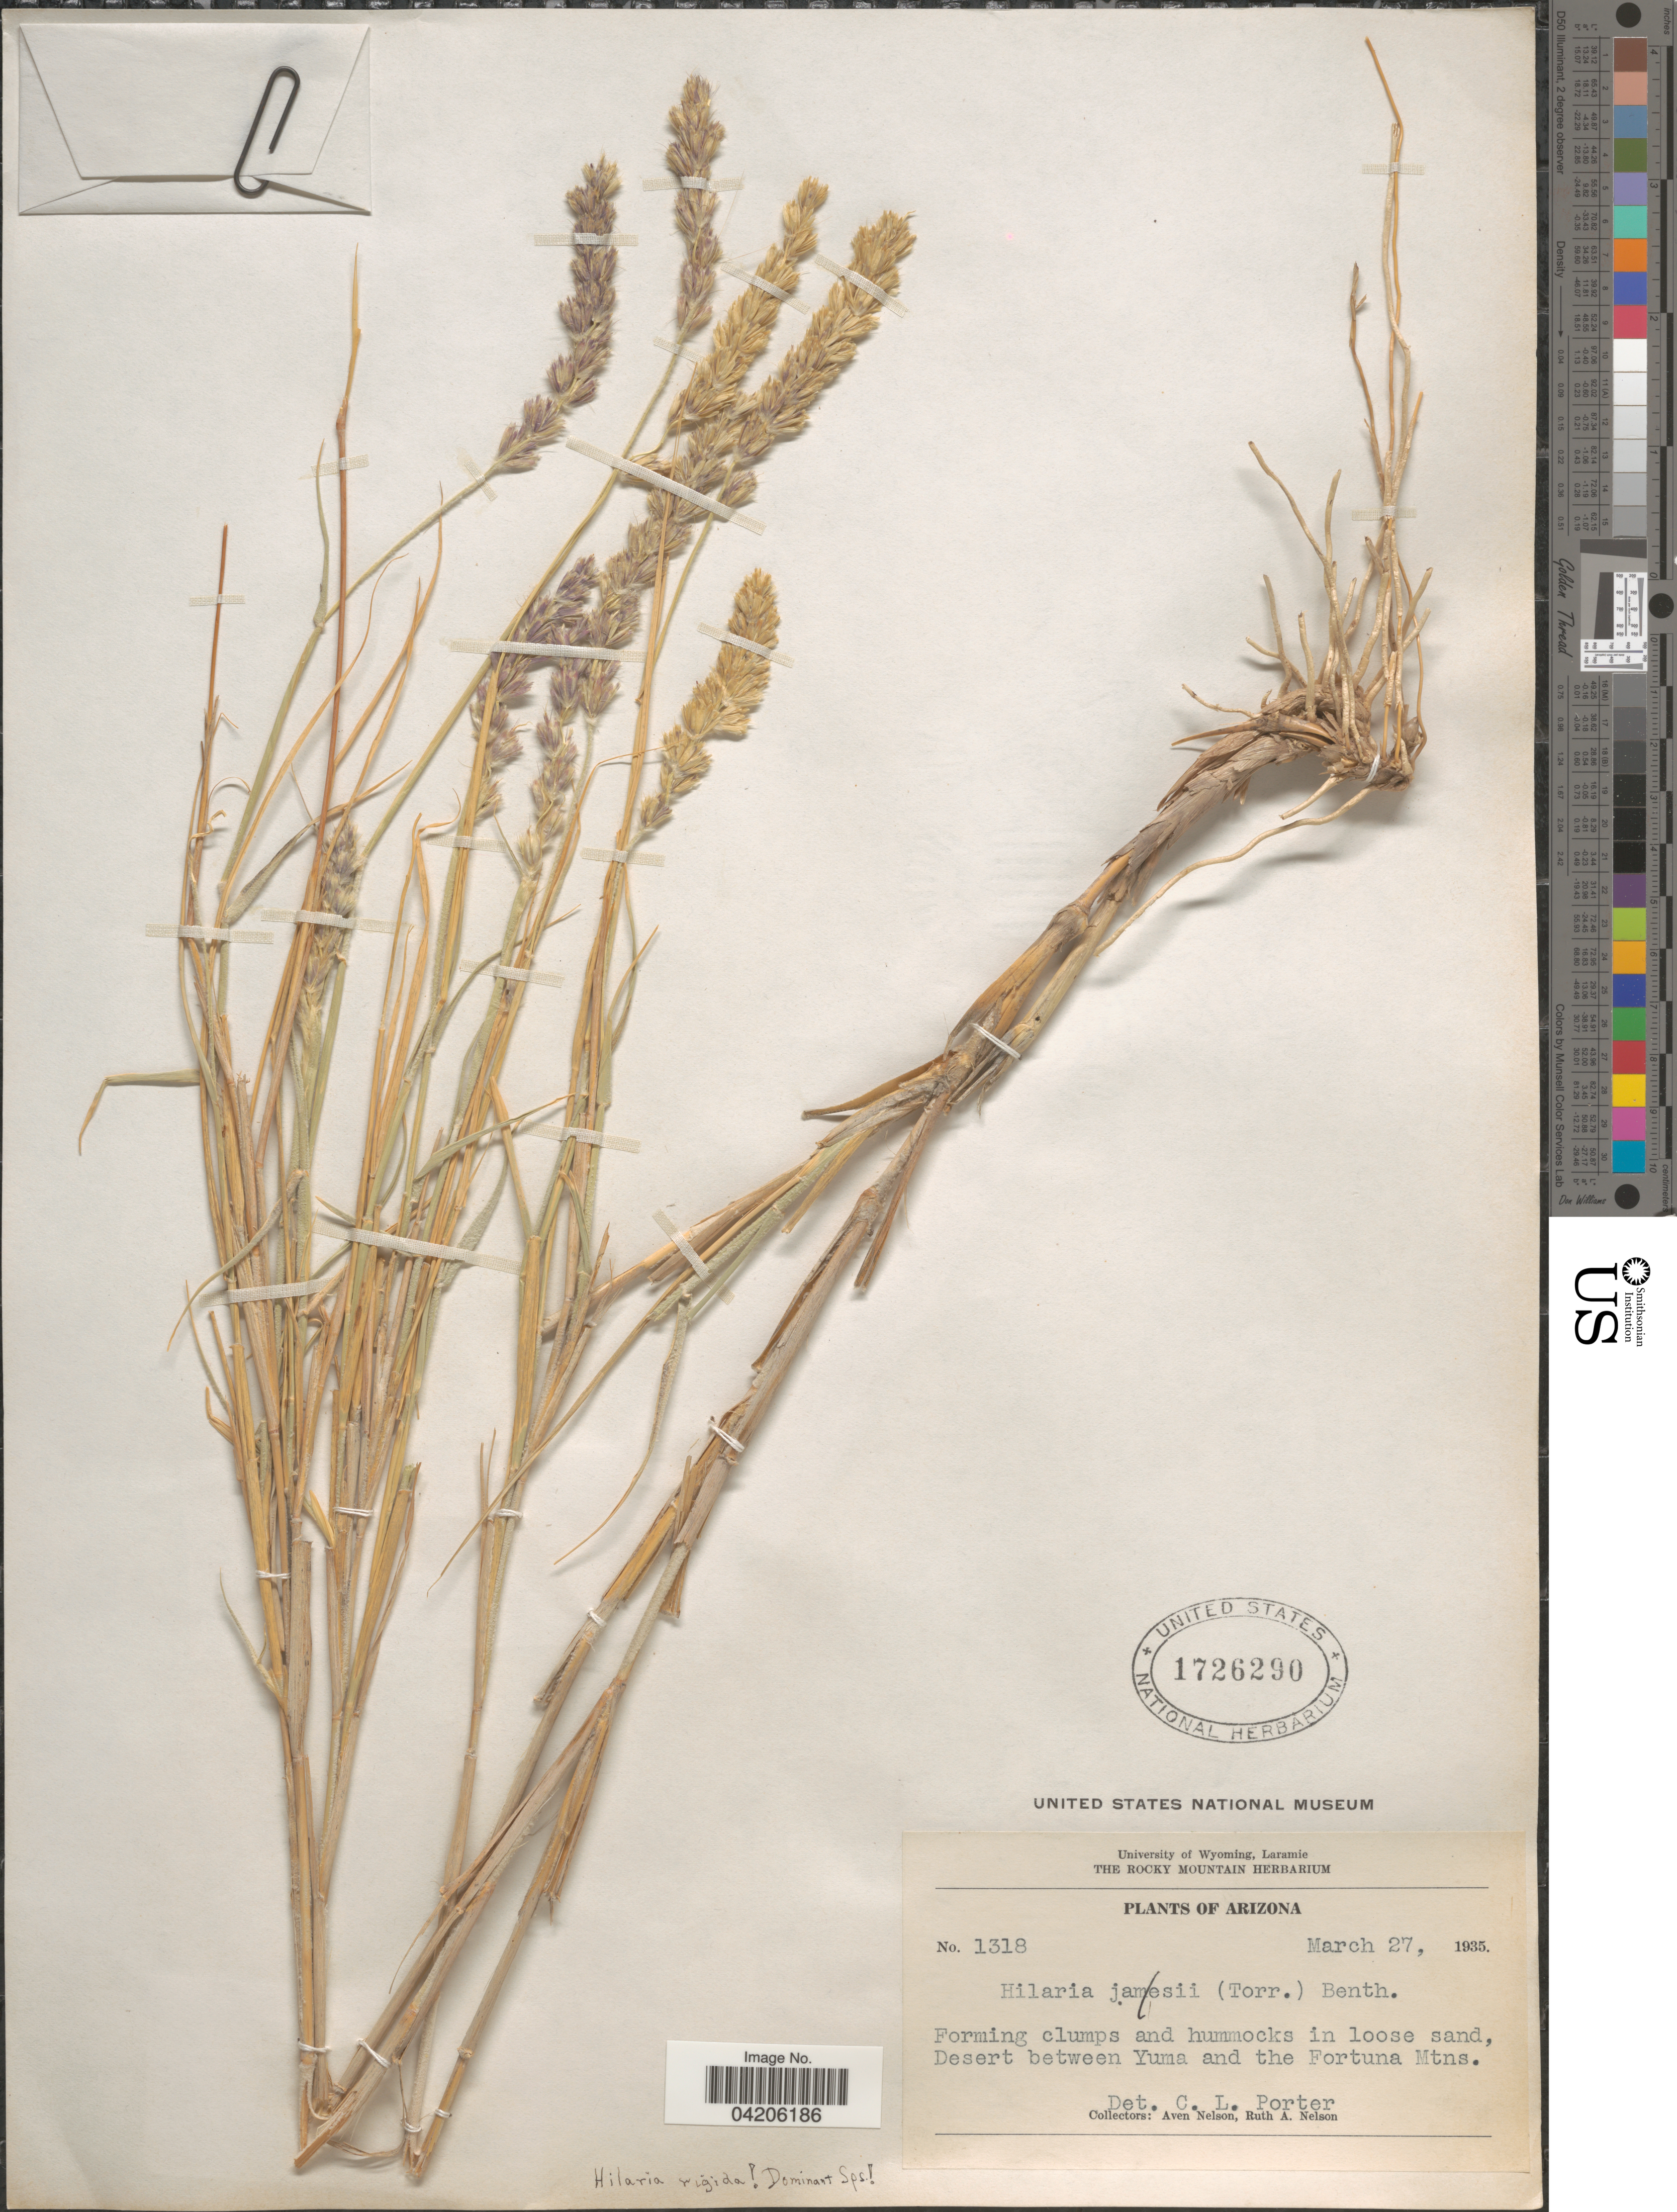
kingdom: Plantae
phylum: Tracheophyta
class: Liliopsida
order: Poales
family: Poaceae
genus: Hilaria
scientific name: Hilaria jamesii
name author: (Torr.) Benth.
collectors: A. Nelson & R. A. Nelson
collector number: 1318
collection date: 1935-03-27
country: United States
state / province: Arizona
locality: Desert between Yuma and the Fortuna Mtns.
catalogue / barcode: US 1726290